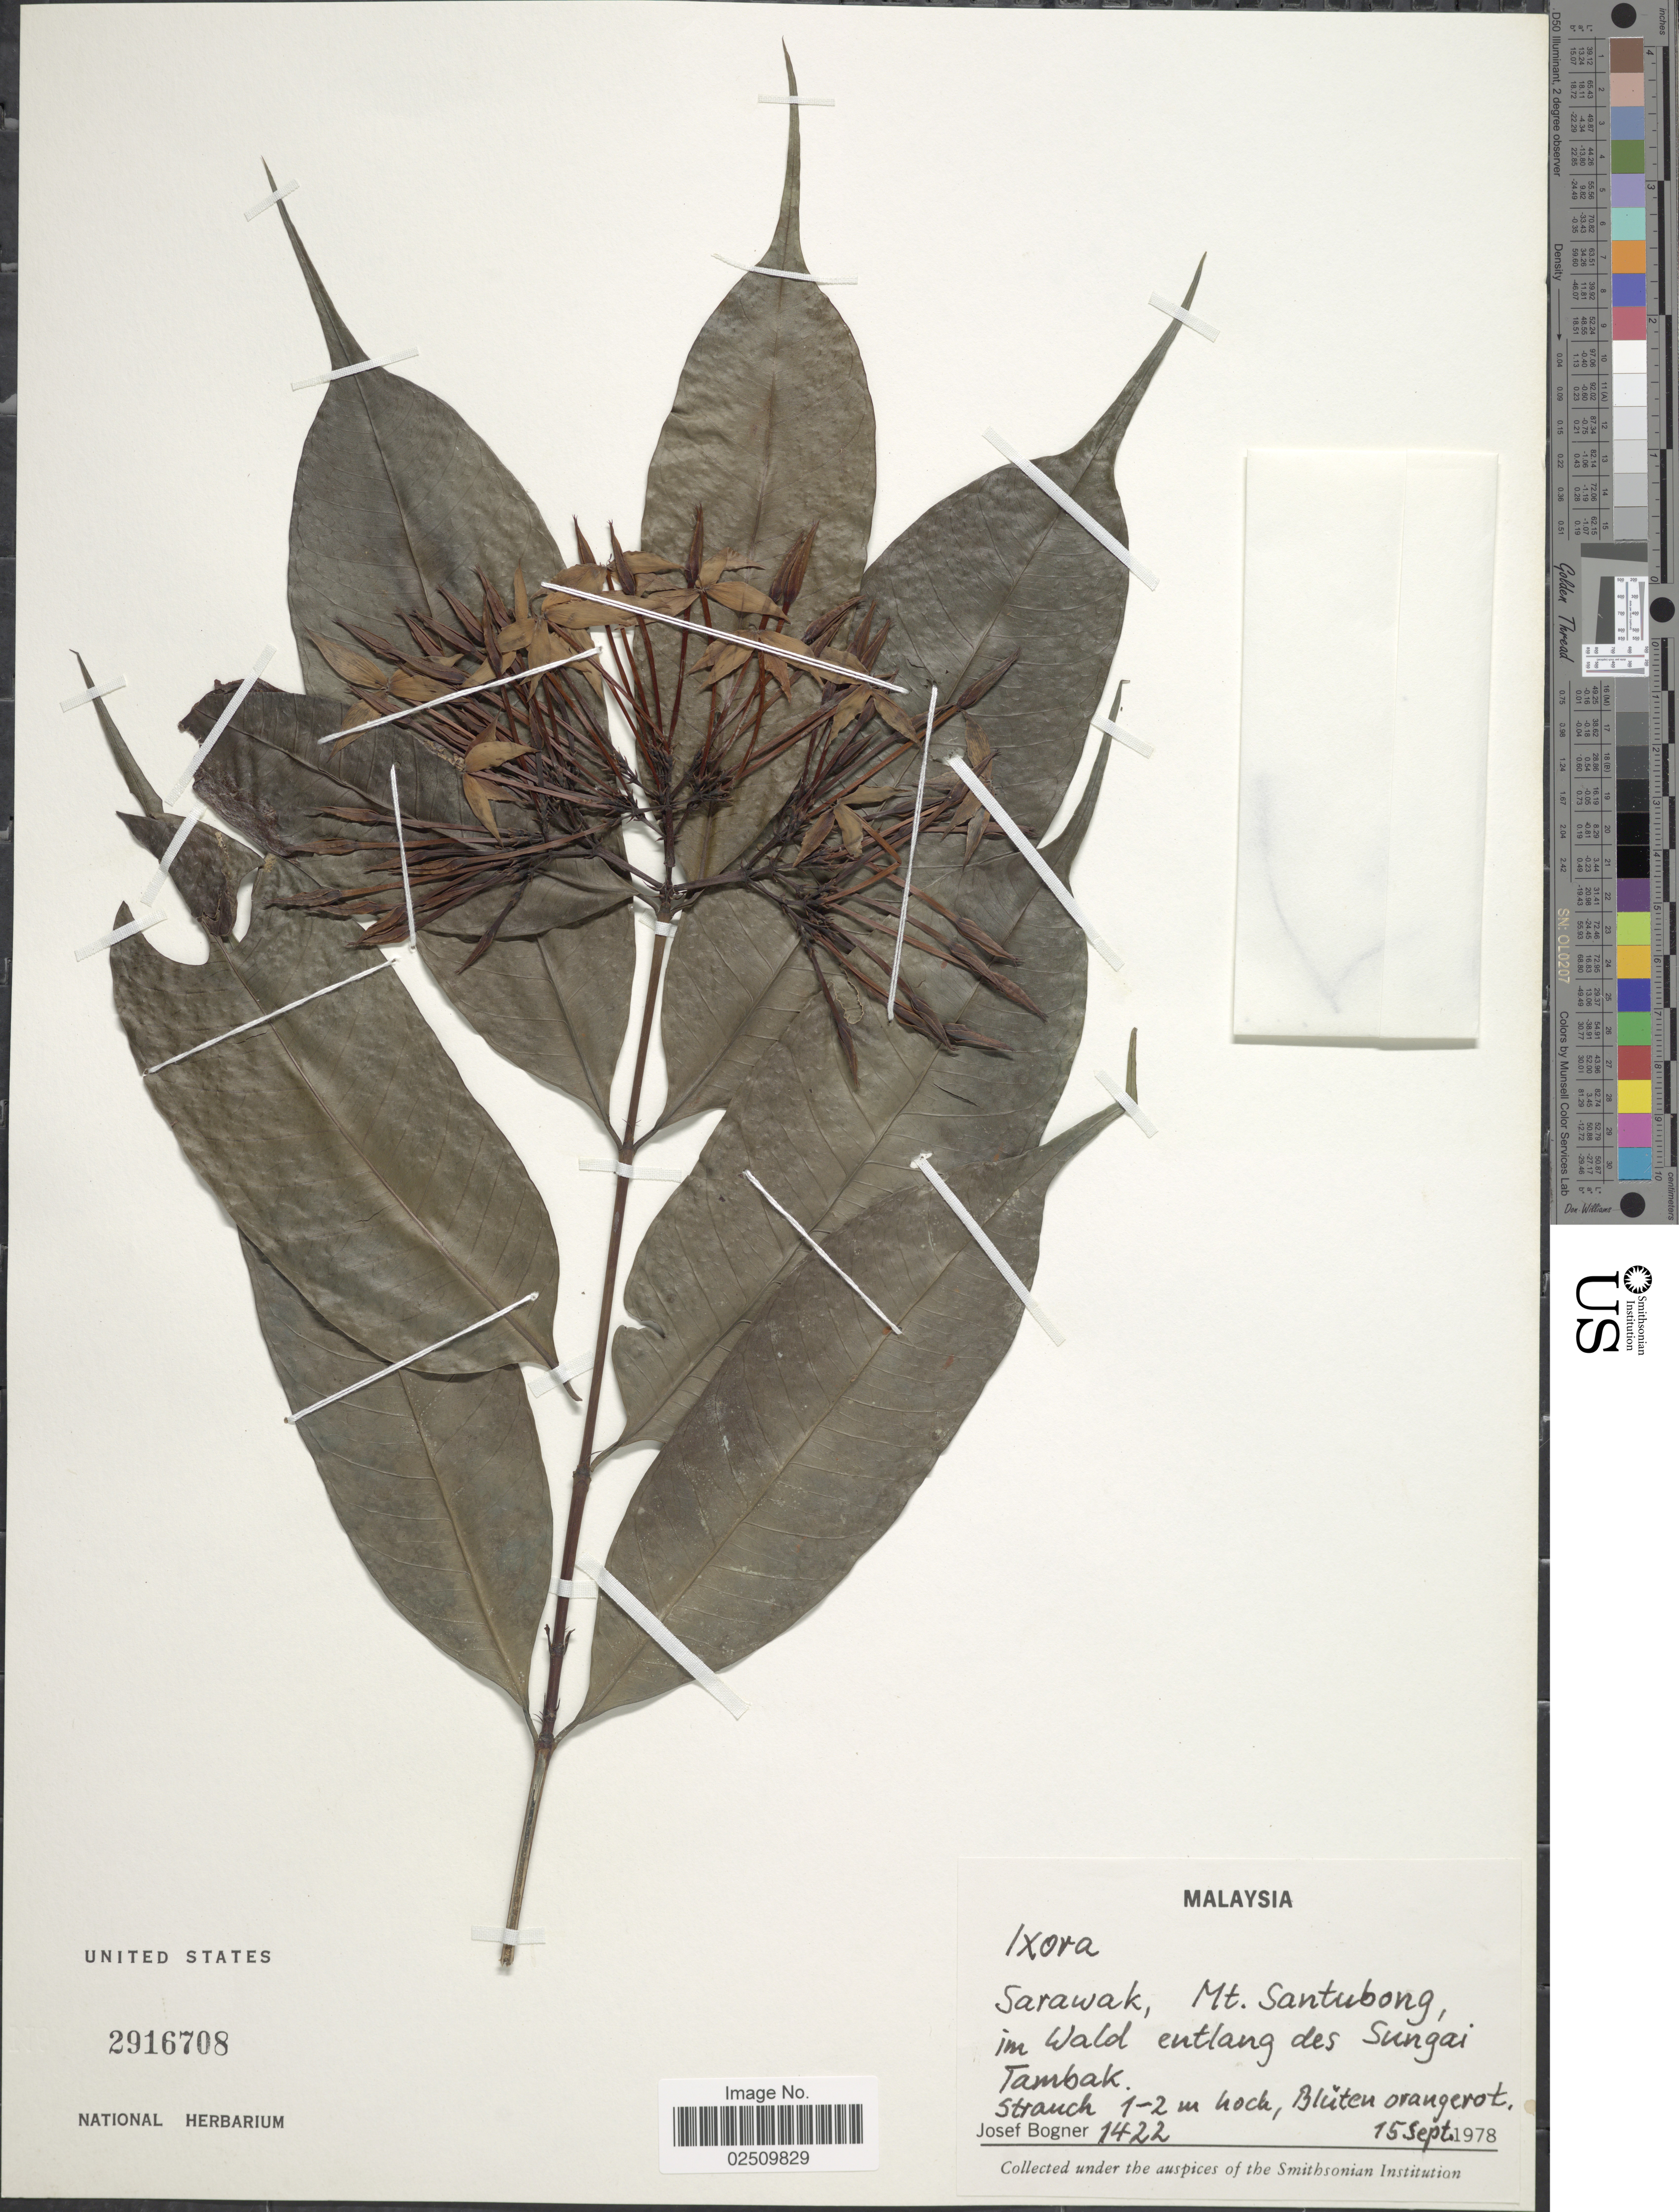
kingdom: Plantae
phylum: Tracheophyta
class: Magnoliopsida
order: Gentianales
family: Rubiaceae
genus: Ixora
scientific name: Ixora sp.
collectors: J. Bogner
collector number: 1422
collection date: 1978-09-15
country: Malaysia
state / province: Sarawak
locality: Mt. Santubong, in Wald entlang des Sungai Tambak.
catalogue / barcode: US 2916708